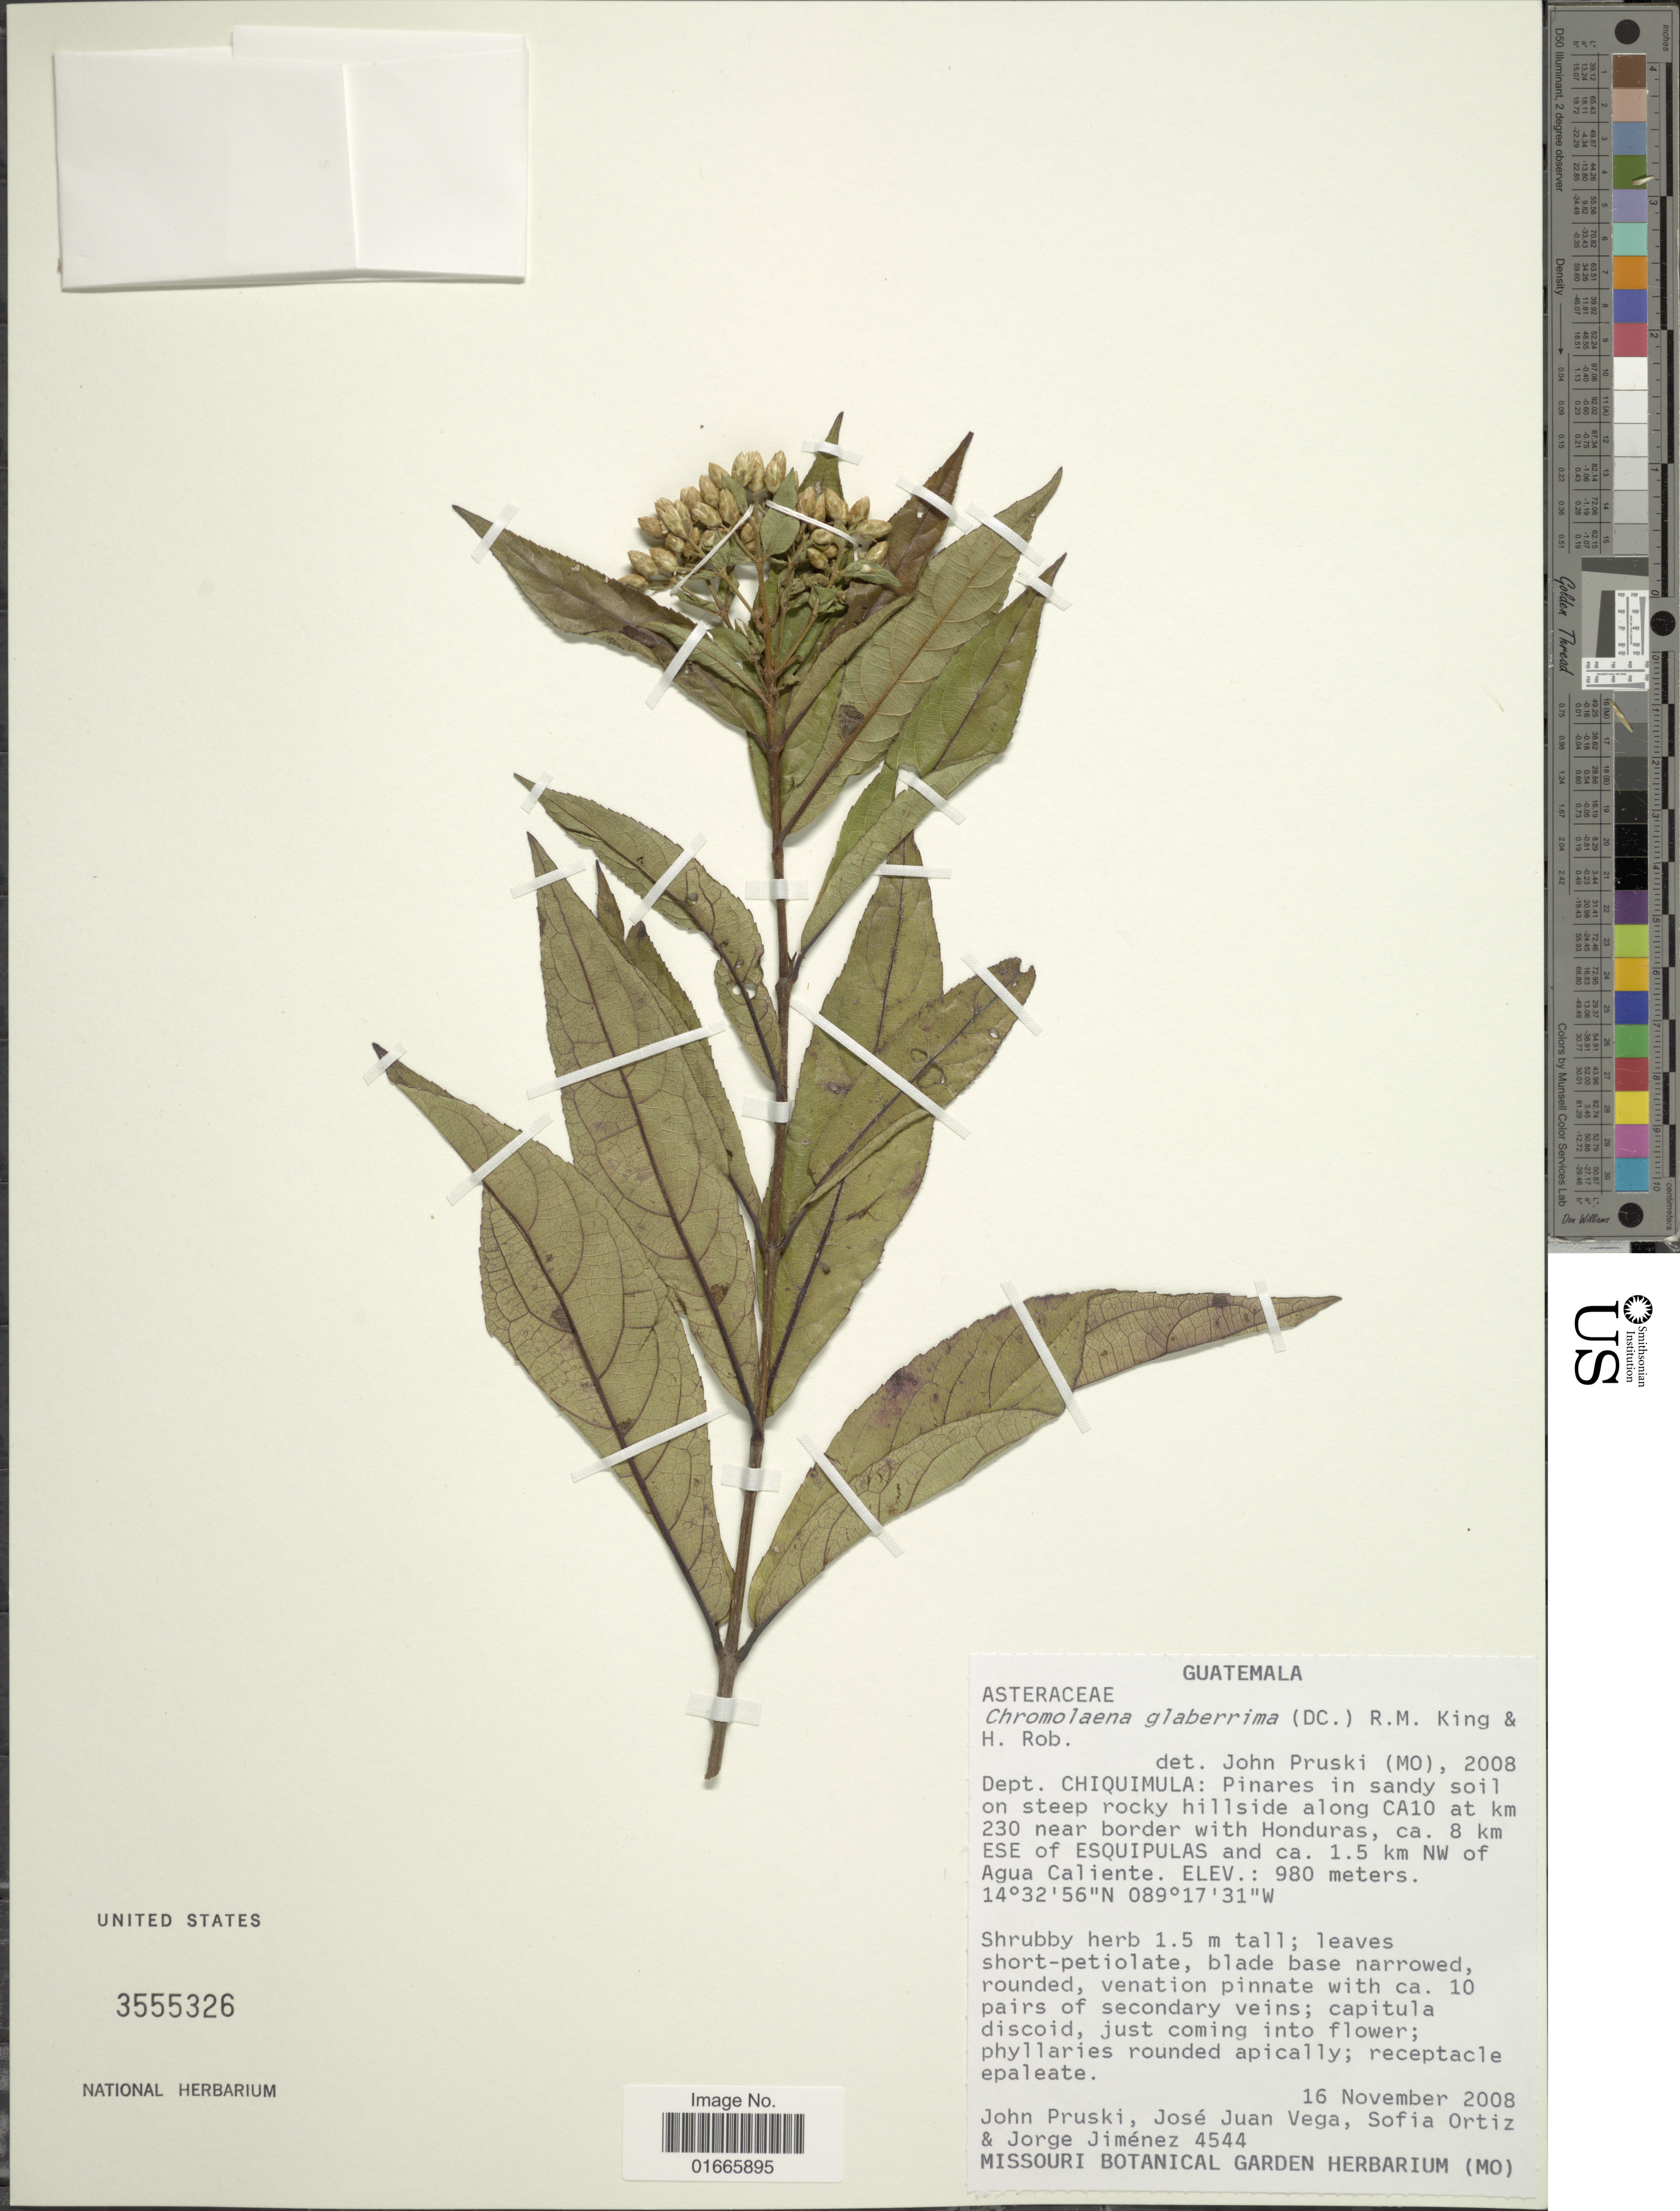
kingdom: Plantae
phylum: Tracheophyta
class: Magnoliopsida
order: Asterales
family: Asteraceae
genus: Chromolaena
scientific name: Chromolaena glaberrima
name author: (DC.) R.M. King & H. Rob.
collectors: J. F. Pruski, J. Vega, S. Ortiz & J. Jiménez Ramírez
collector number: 4544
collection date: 2008-11-16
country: Guatemala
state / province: Chiquimula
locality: Dept. Chiquimula: along CA10 at km 230 near border with Honduras, ca. 8 km ESE of Esquipulas and ca. 1.5 km NW of Agua Caliente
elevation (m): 980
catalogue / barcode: US 3555326